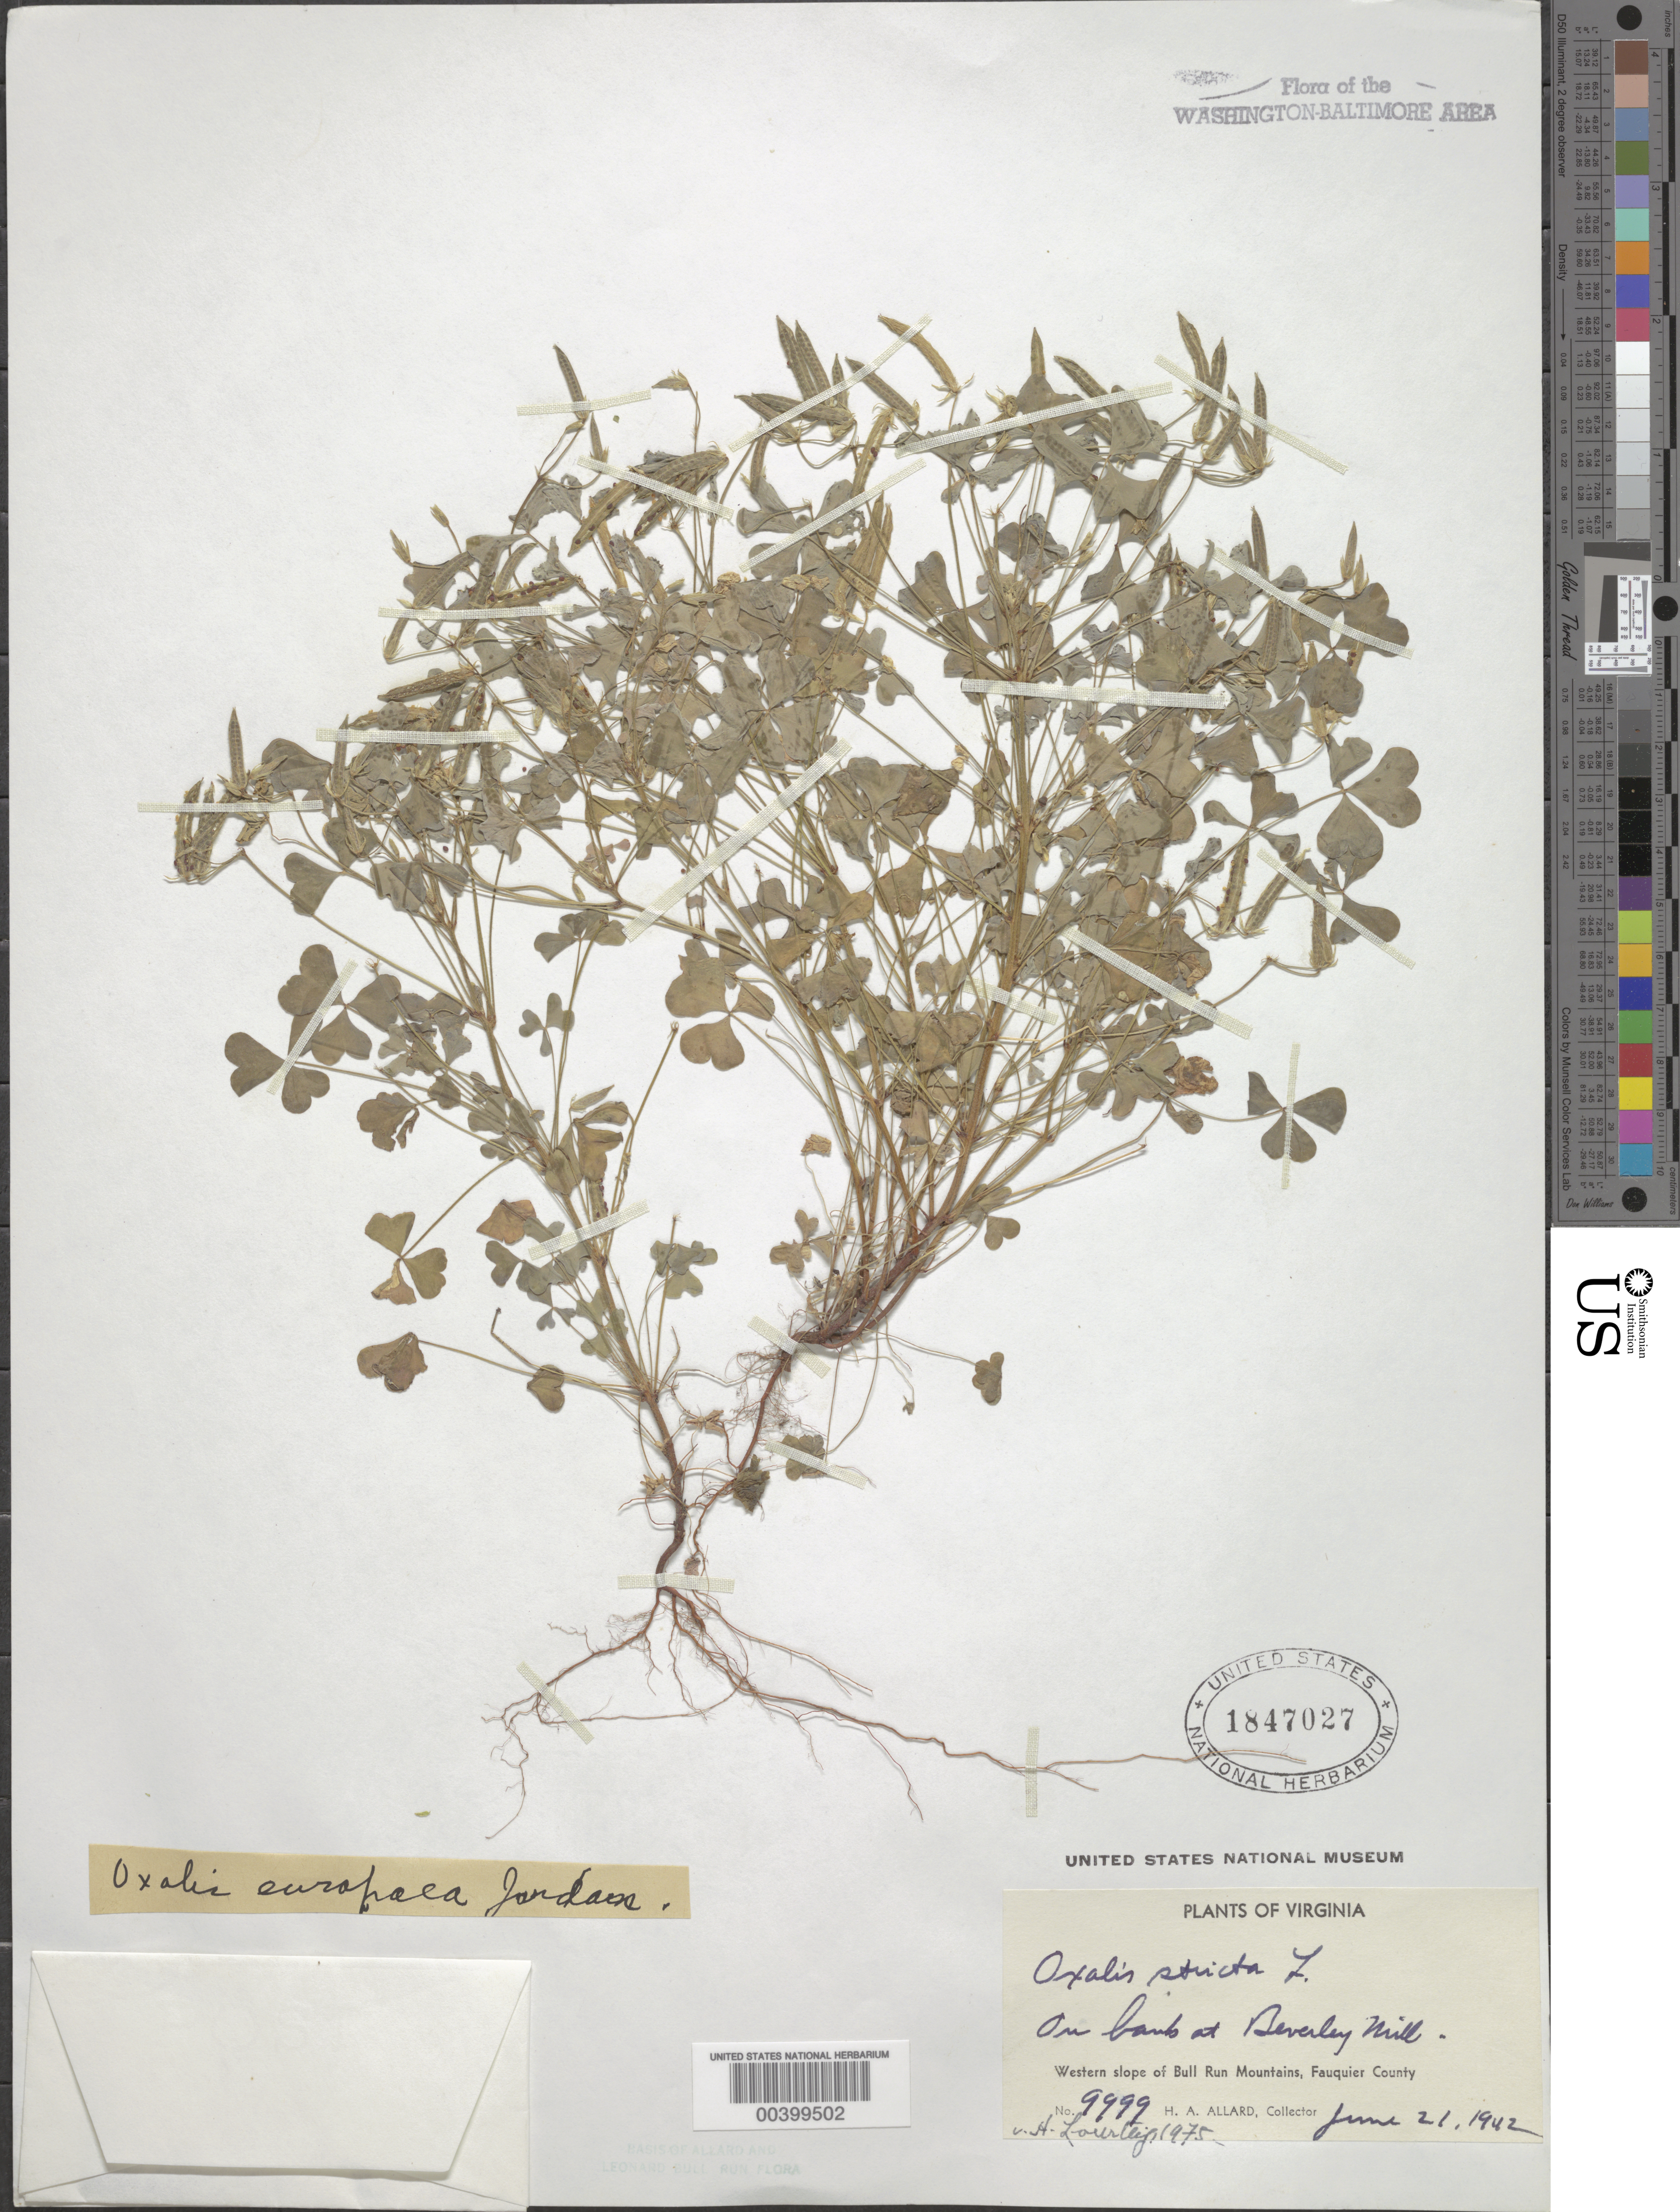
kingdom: Plantae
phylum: Tracheophyta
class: Magnoliopsida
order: Oxalidales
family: Oxalidaceae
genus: Oxalis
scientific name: Oxalis stricta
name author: L.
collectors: H. A. Allard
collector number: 9999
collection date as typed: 21 Jun 1942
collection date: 1942-06-21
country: United States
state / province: Virginia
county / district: Fauquier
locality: Beverley Mill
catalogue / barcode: US 1847027